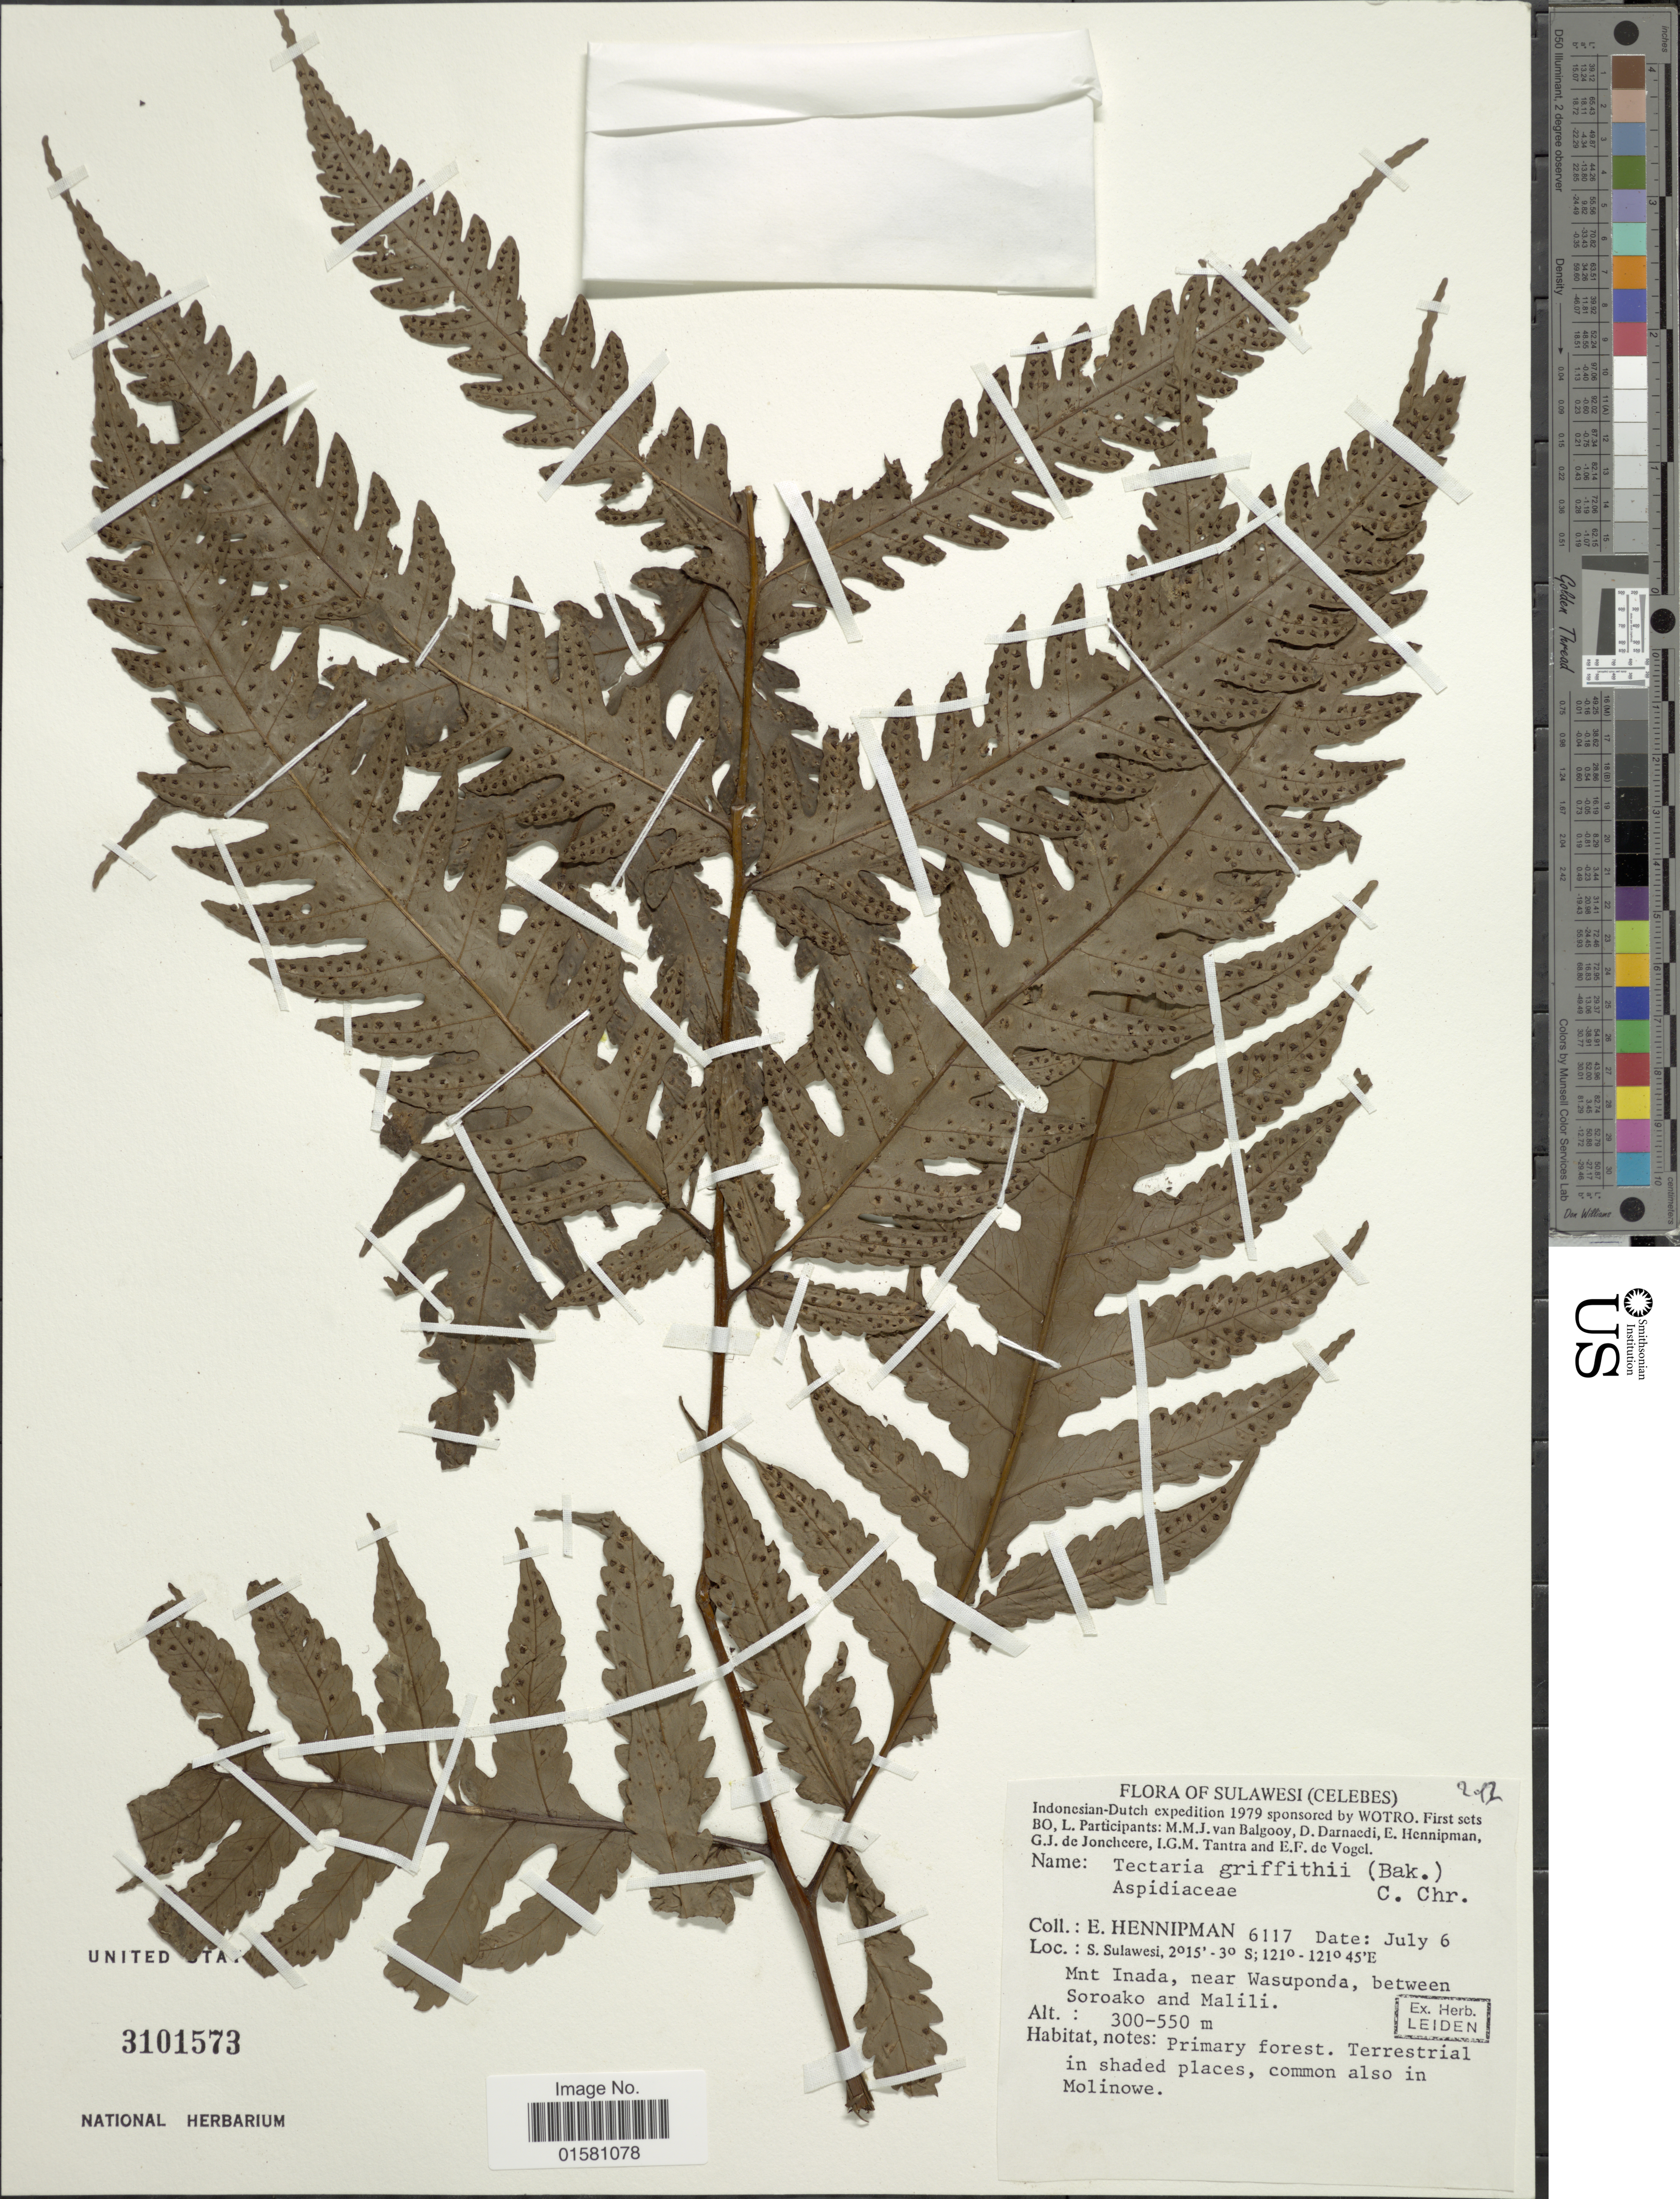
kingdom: Plantae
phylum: Tracheophyta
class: Polypodiopsida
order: Polypodiales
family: Tectariaceae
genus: Tectaria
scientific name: Tectaria griffithii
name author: (Baker) C. Chr.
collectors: E. Hennipman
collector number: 6117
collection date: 1979-07-06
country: Indonesia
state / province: Sulawesi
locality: Celebes. S. Sulawesi. Mnt. Inada, near Wasuponda, between Soraoka and Malili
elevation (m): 300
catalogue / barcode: US 3101573